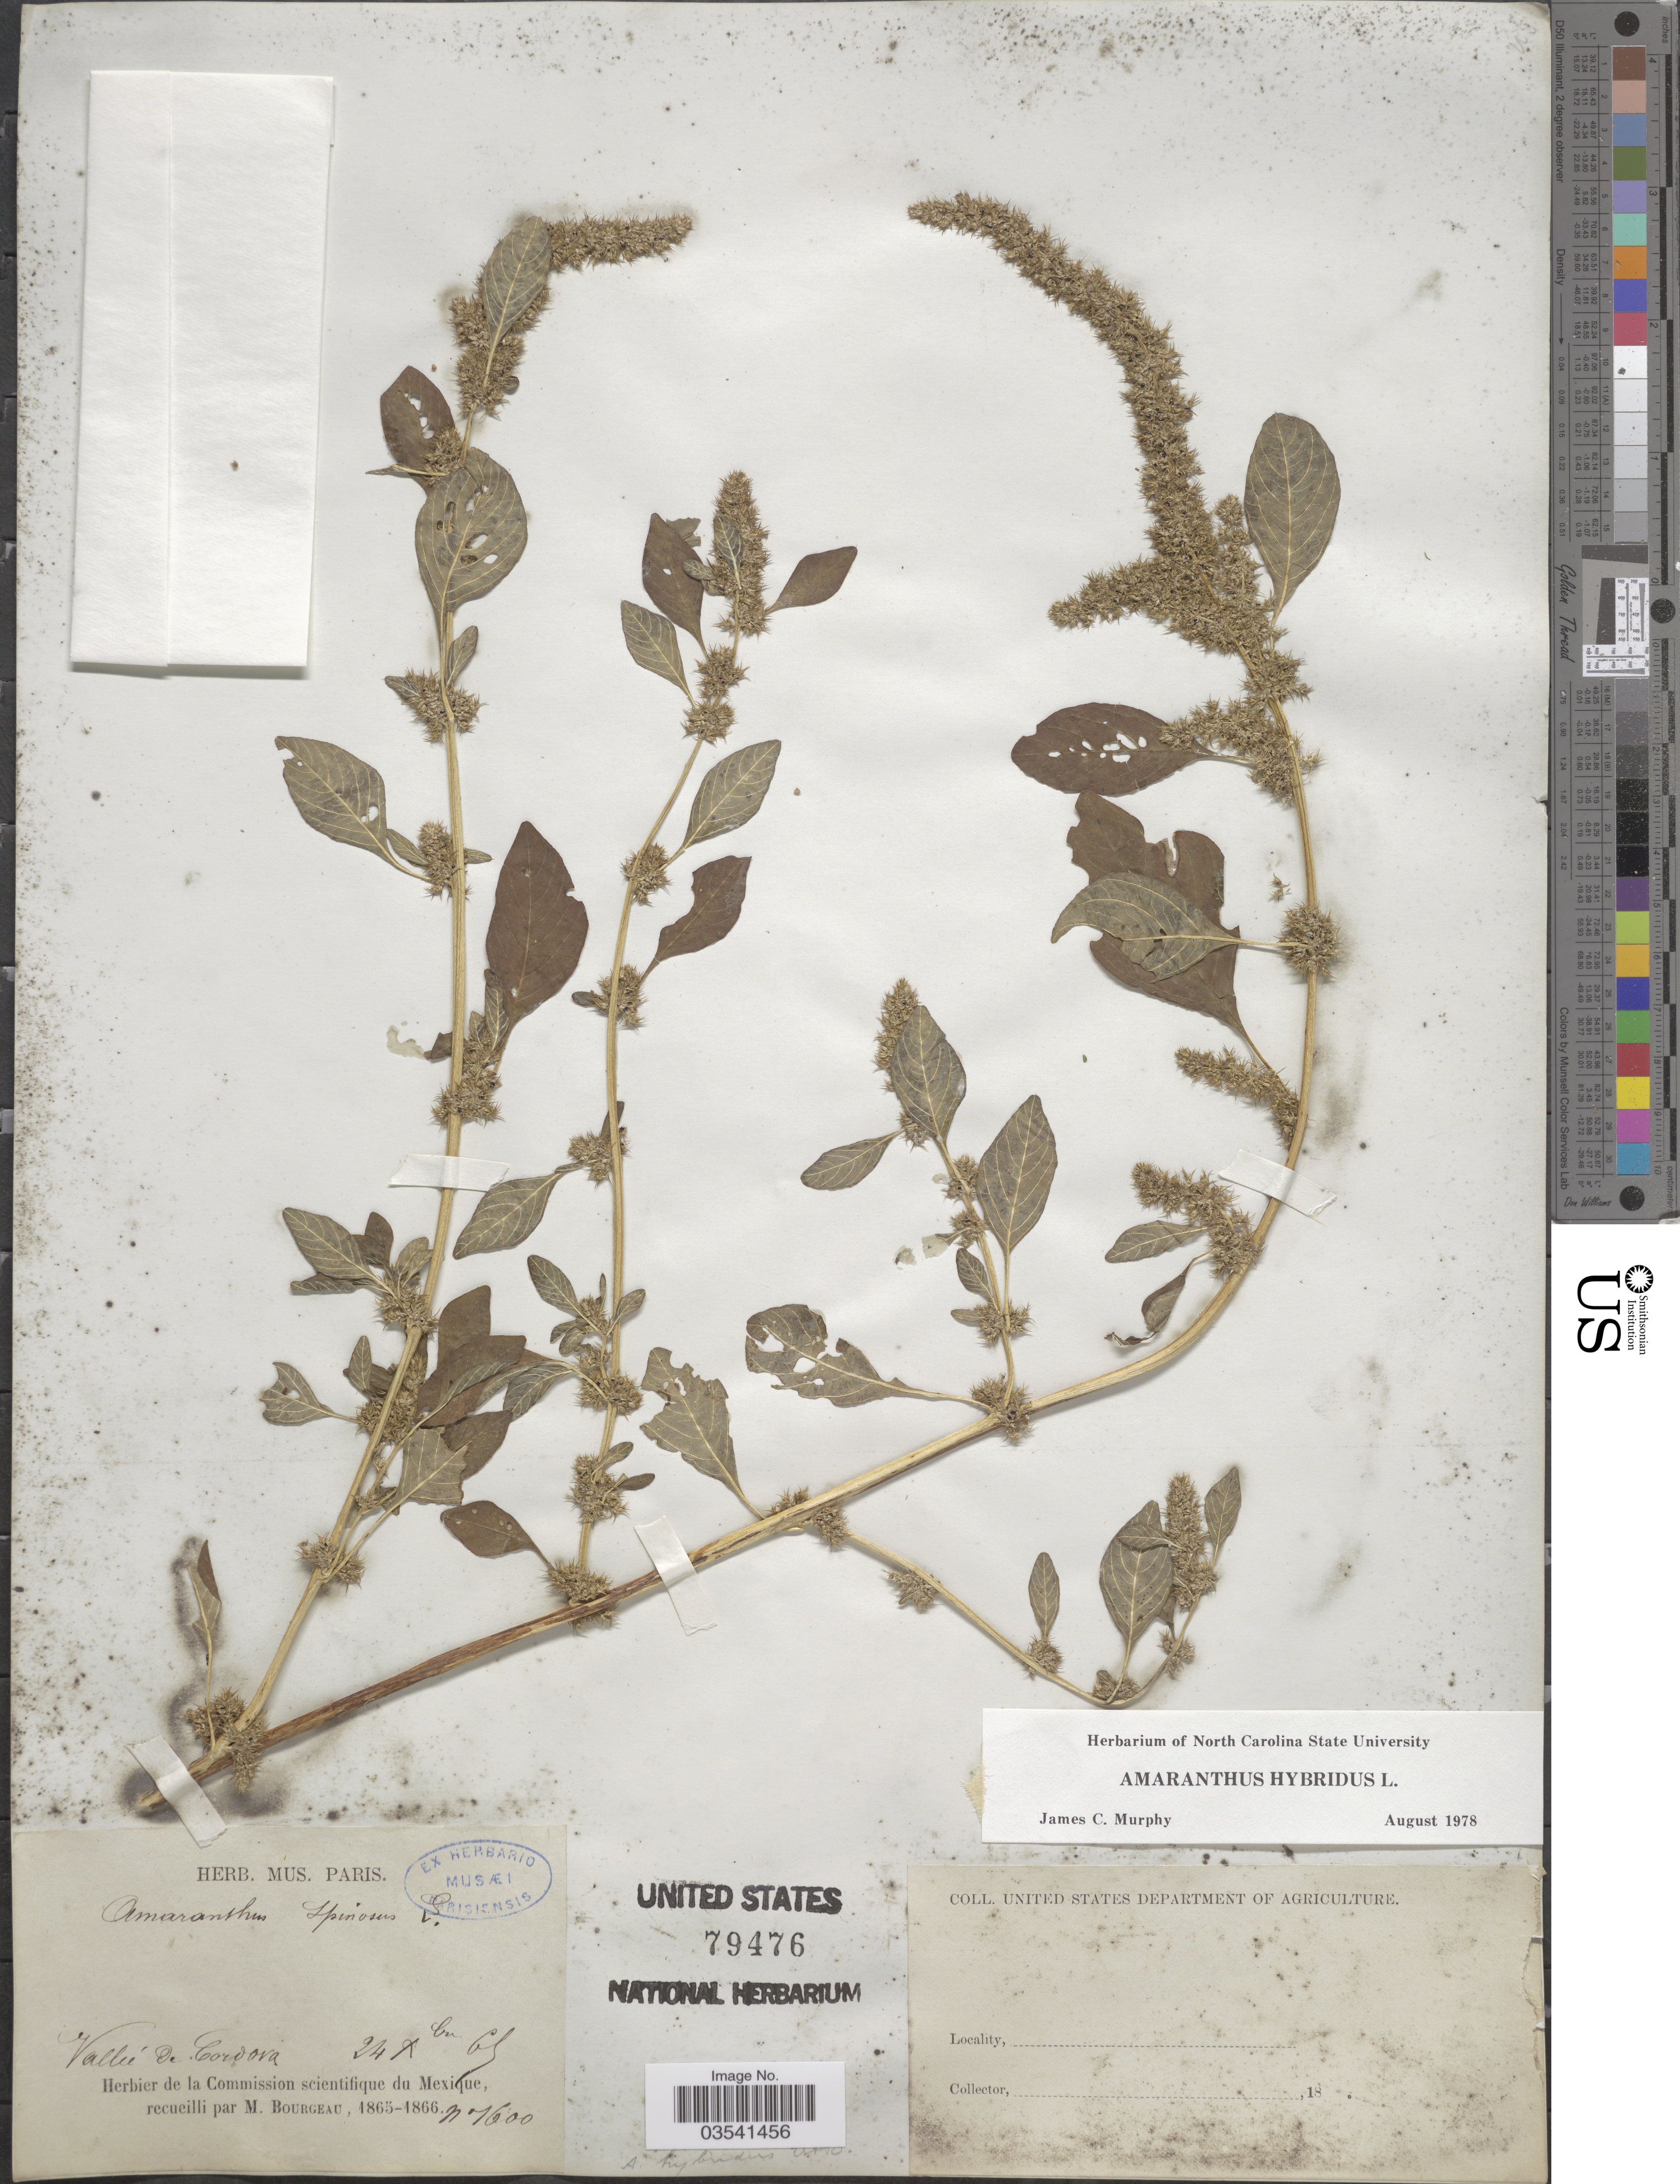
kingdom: Plantae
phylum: Tracheophyta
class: Magnoliopsida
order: Caryophyllales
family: Amaranthaceae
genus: Amaranthus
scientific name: Amaranthus hybridus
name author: L.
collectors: M. Bourgeau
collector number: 7600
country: Mexico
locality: Vallée de Cordova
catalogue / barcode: US 79476